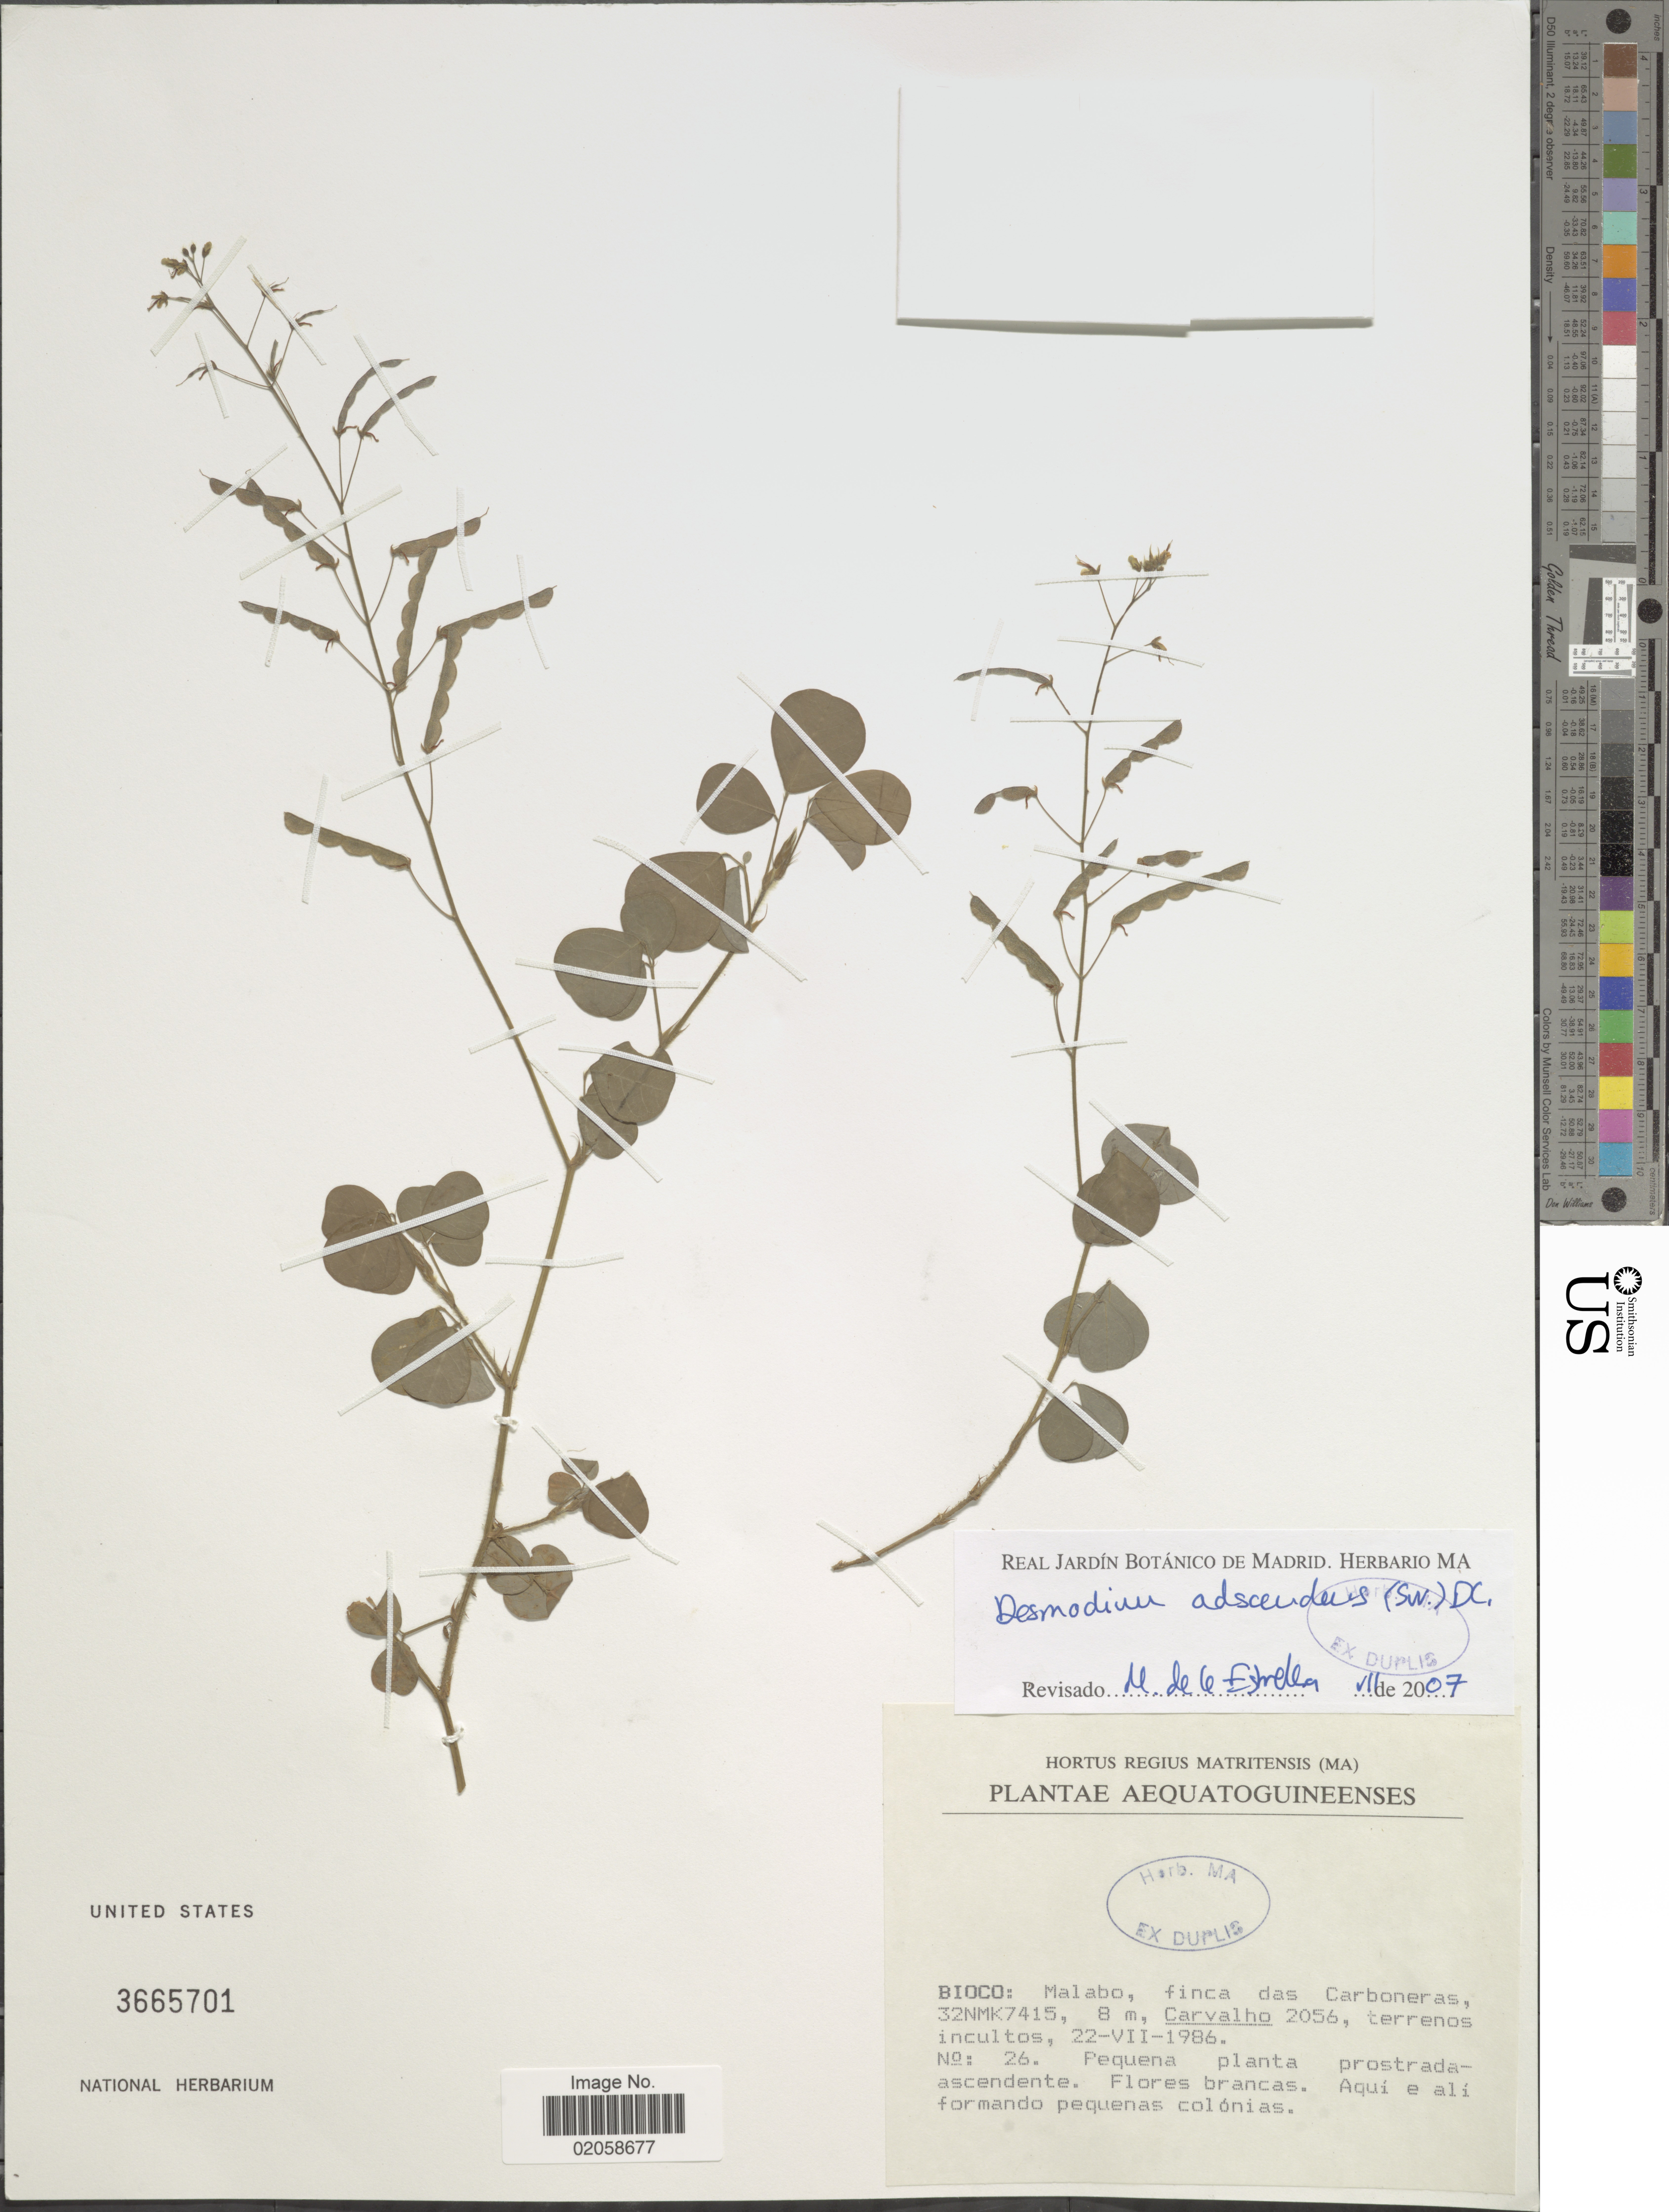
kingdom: Plantae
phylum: Tracheophyta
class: Magnoliopsida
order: Fabales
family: Fabaceae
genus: Grona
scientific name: Grona adscendens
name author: (Sw.) H. Ohashi & K. Ohashi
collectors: Carvalho, --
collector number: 2056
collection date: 1986-07-22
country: Equatorial Guinea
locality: Bioco: Malabo, finca das Carboneras, 32NMK7415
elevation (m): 8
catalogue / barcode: US 3665701